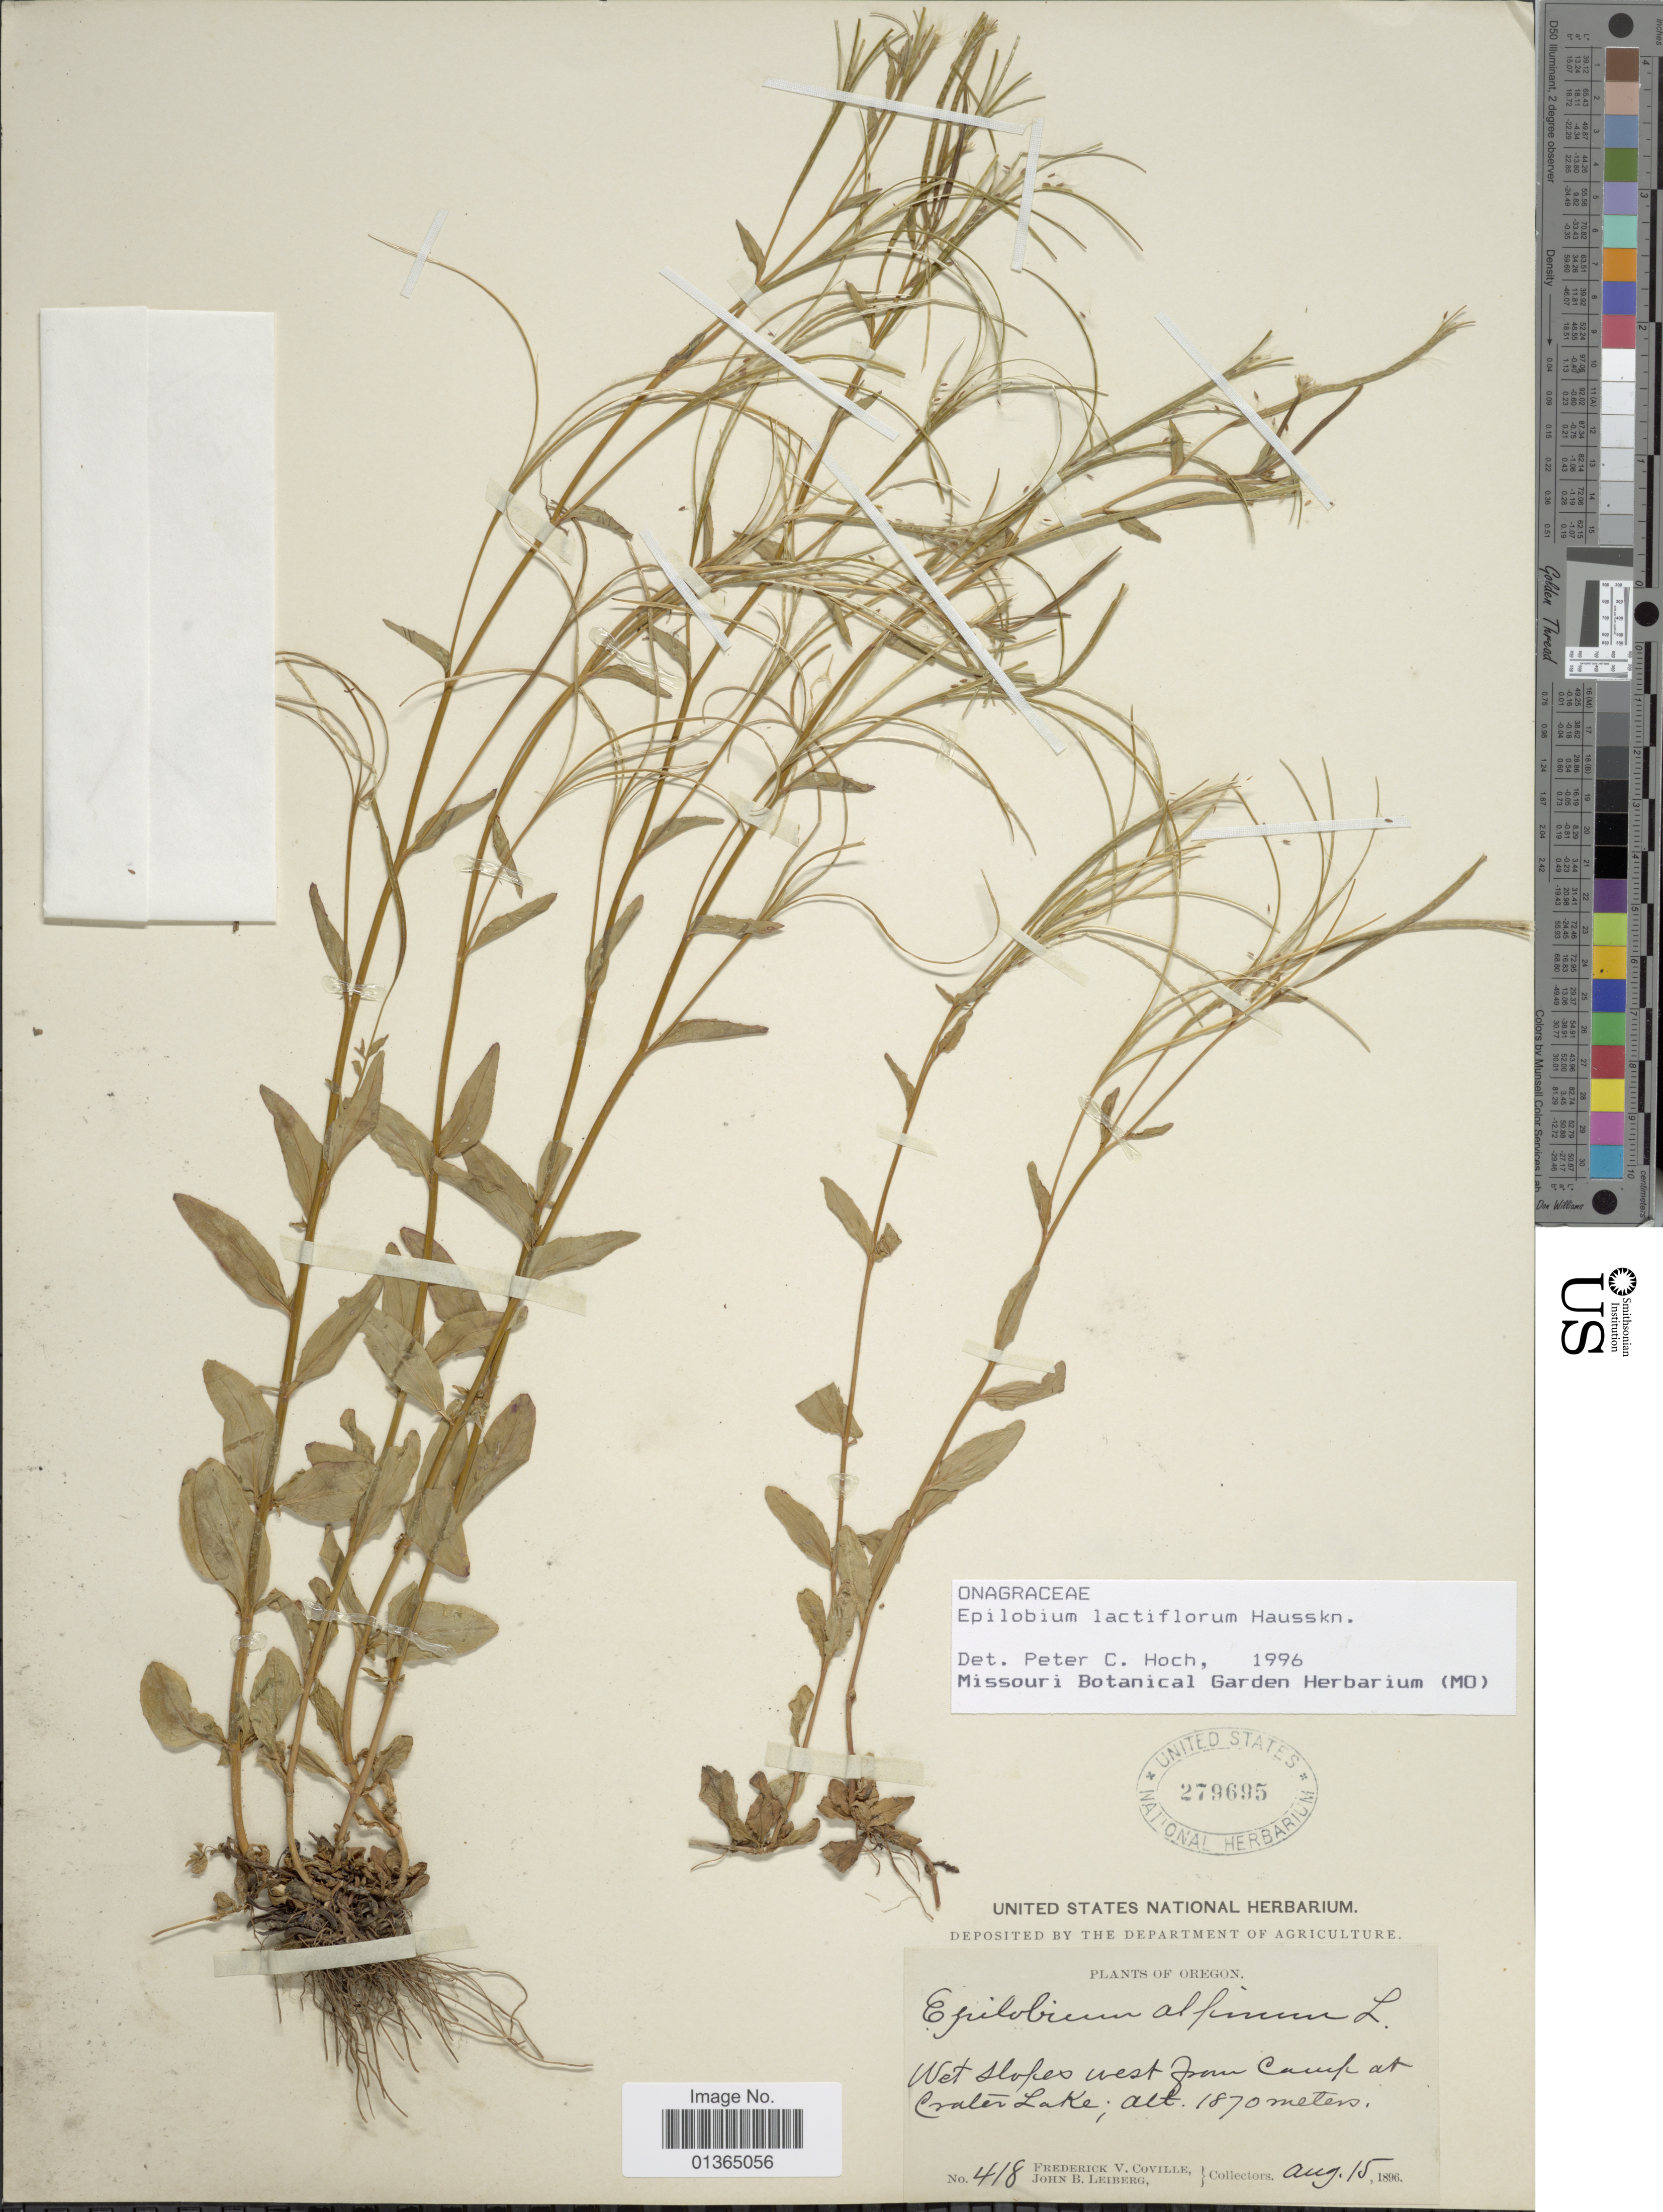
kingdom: Plantae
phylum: Tracheophyta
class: Magnoliopsida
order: Myrtales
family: Onagraceae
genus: Epilobium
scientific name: Epilobium lactiflorum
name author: Hausskn.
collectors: F. V. Coville & J. B. Leiberg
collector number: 418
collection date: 1896-08-15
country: United States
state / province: Oregon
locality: Wet slopes west from camp at Crater Lake.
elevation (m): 1870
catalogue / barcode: US 279695